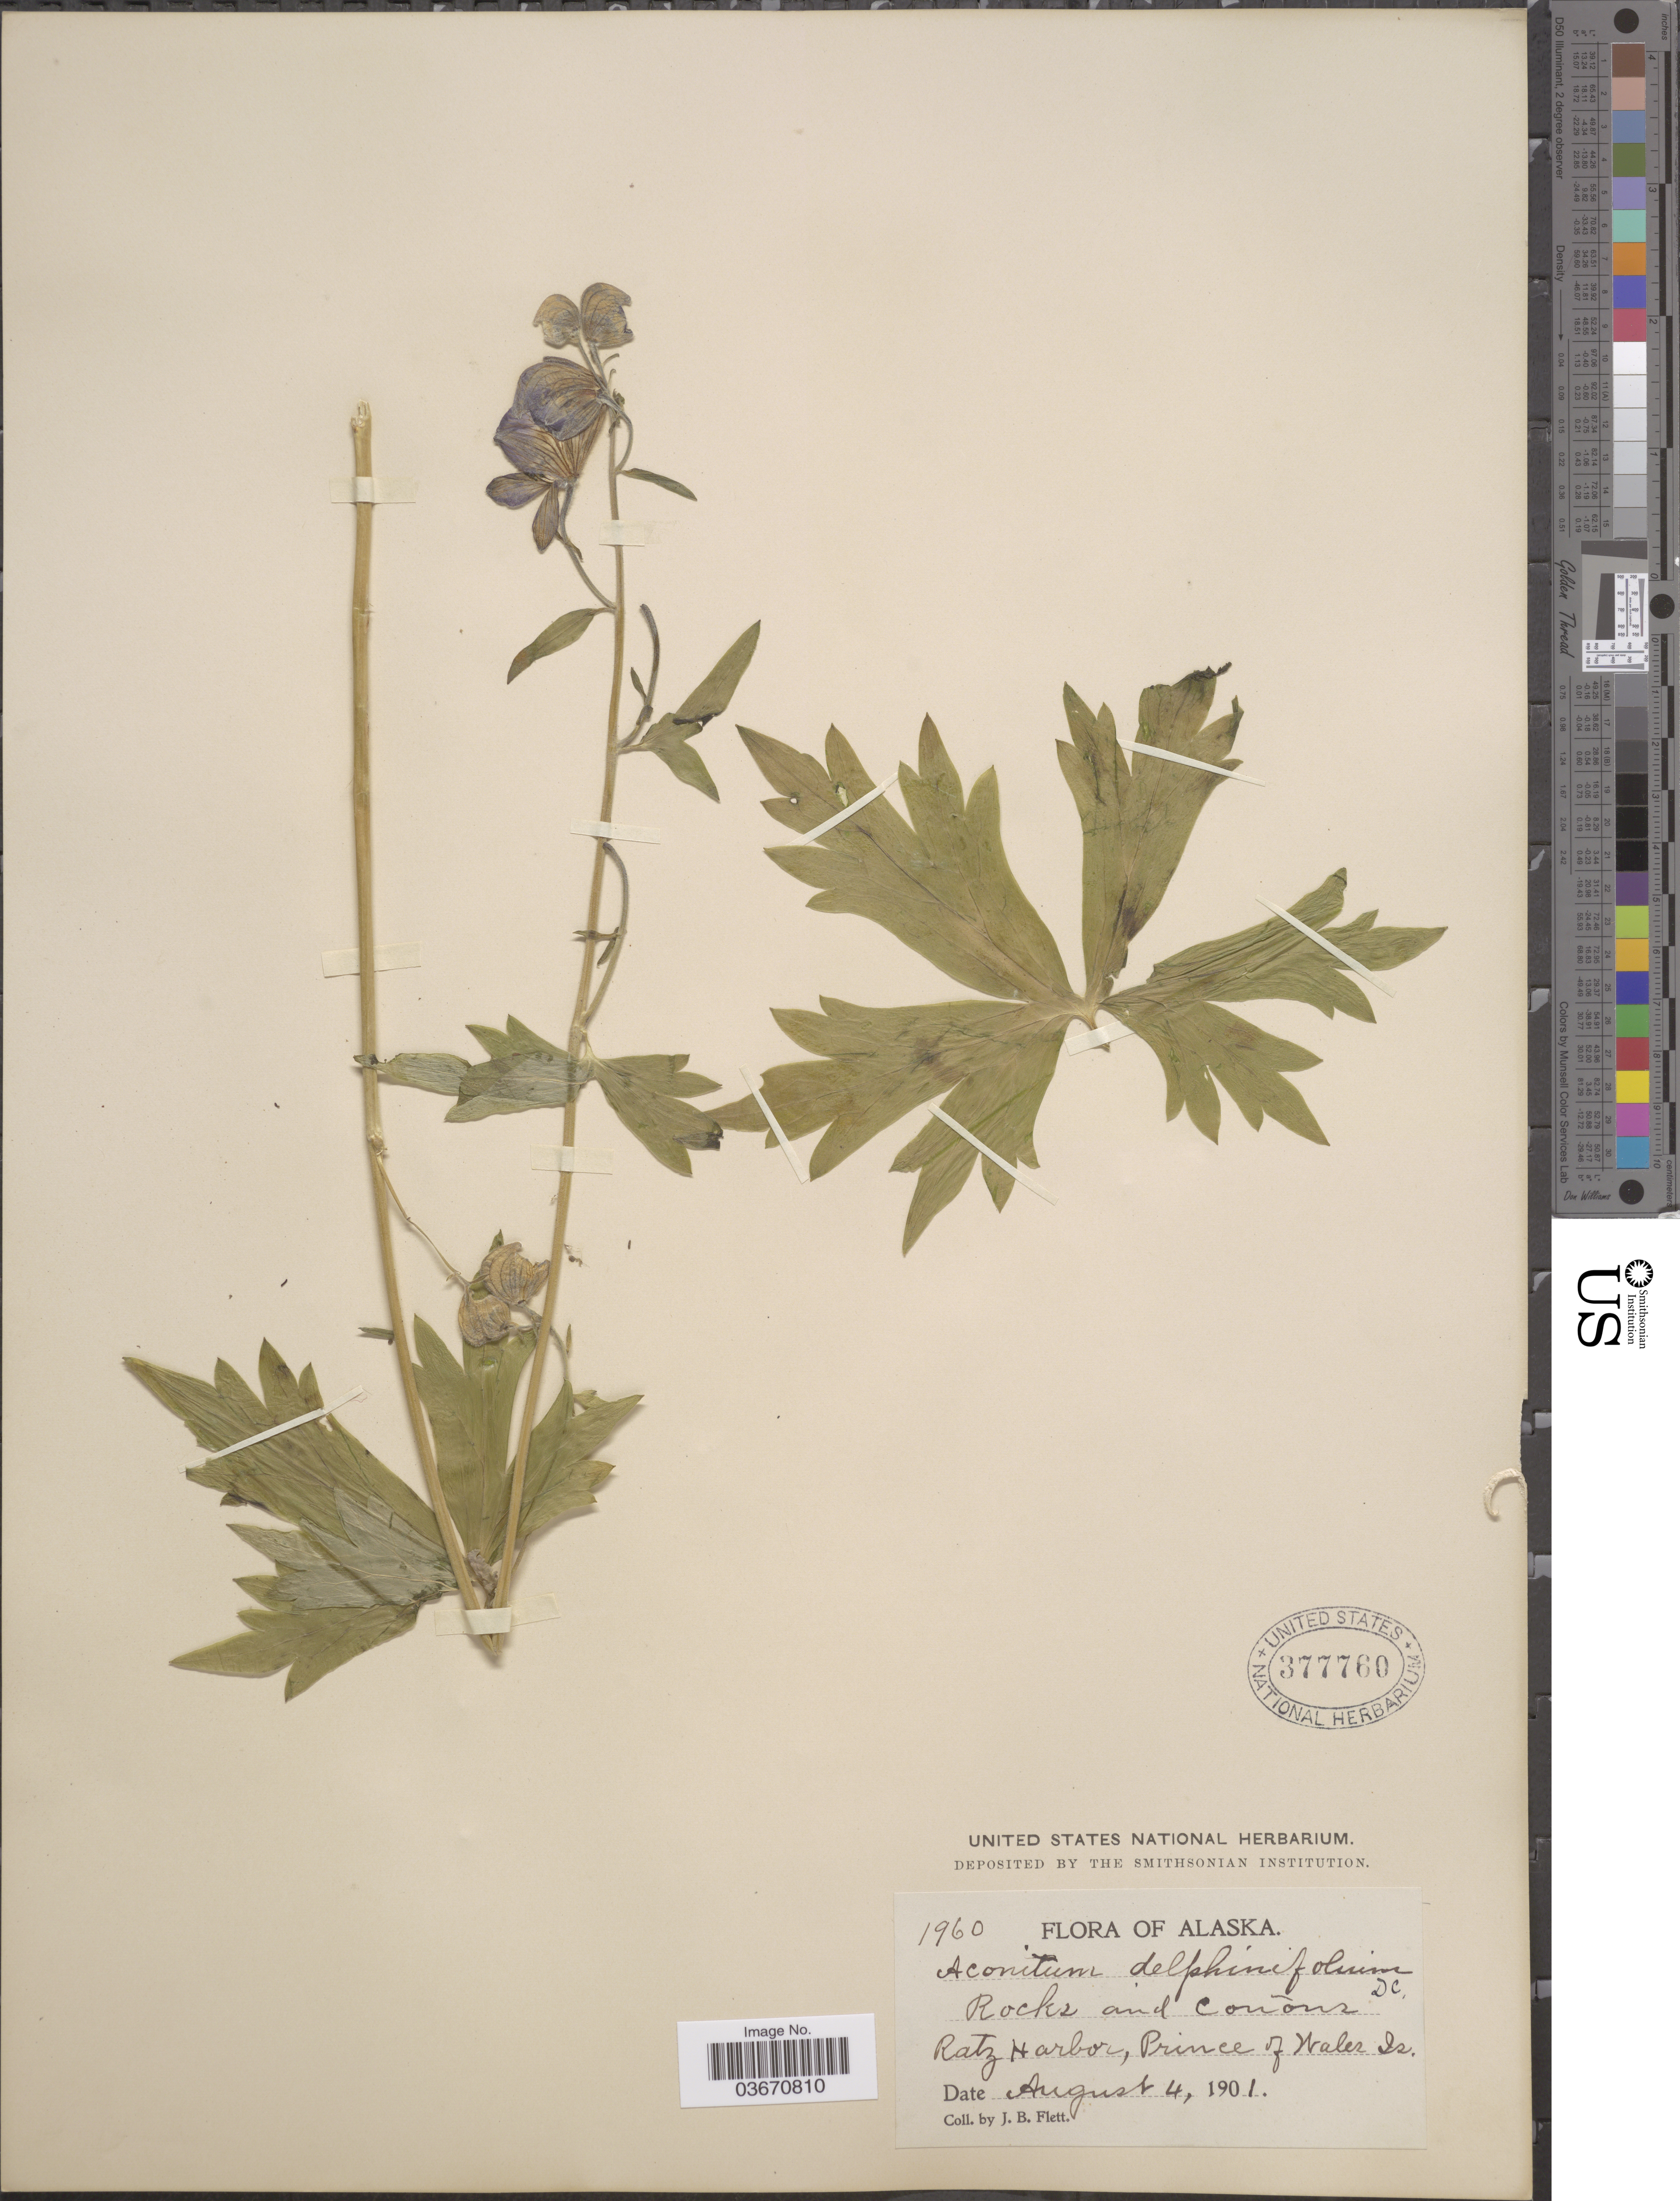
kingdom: Plantae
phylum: Tracheophyta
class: Magnoliopsida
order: Ranunculales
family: Ranunculaceae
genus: Aconitum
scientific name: Aconitum delphinifolium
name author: DC.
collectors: J. Flett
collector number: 1960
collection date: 1901-08-04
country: United States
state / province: Alaska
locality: Ratz Harbor, Prince of Waler Is.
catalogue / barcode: US 377760